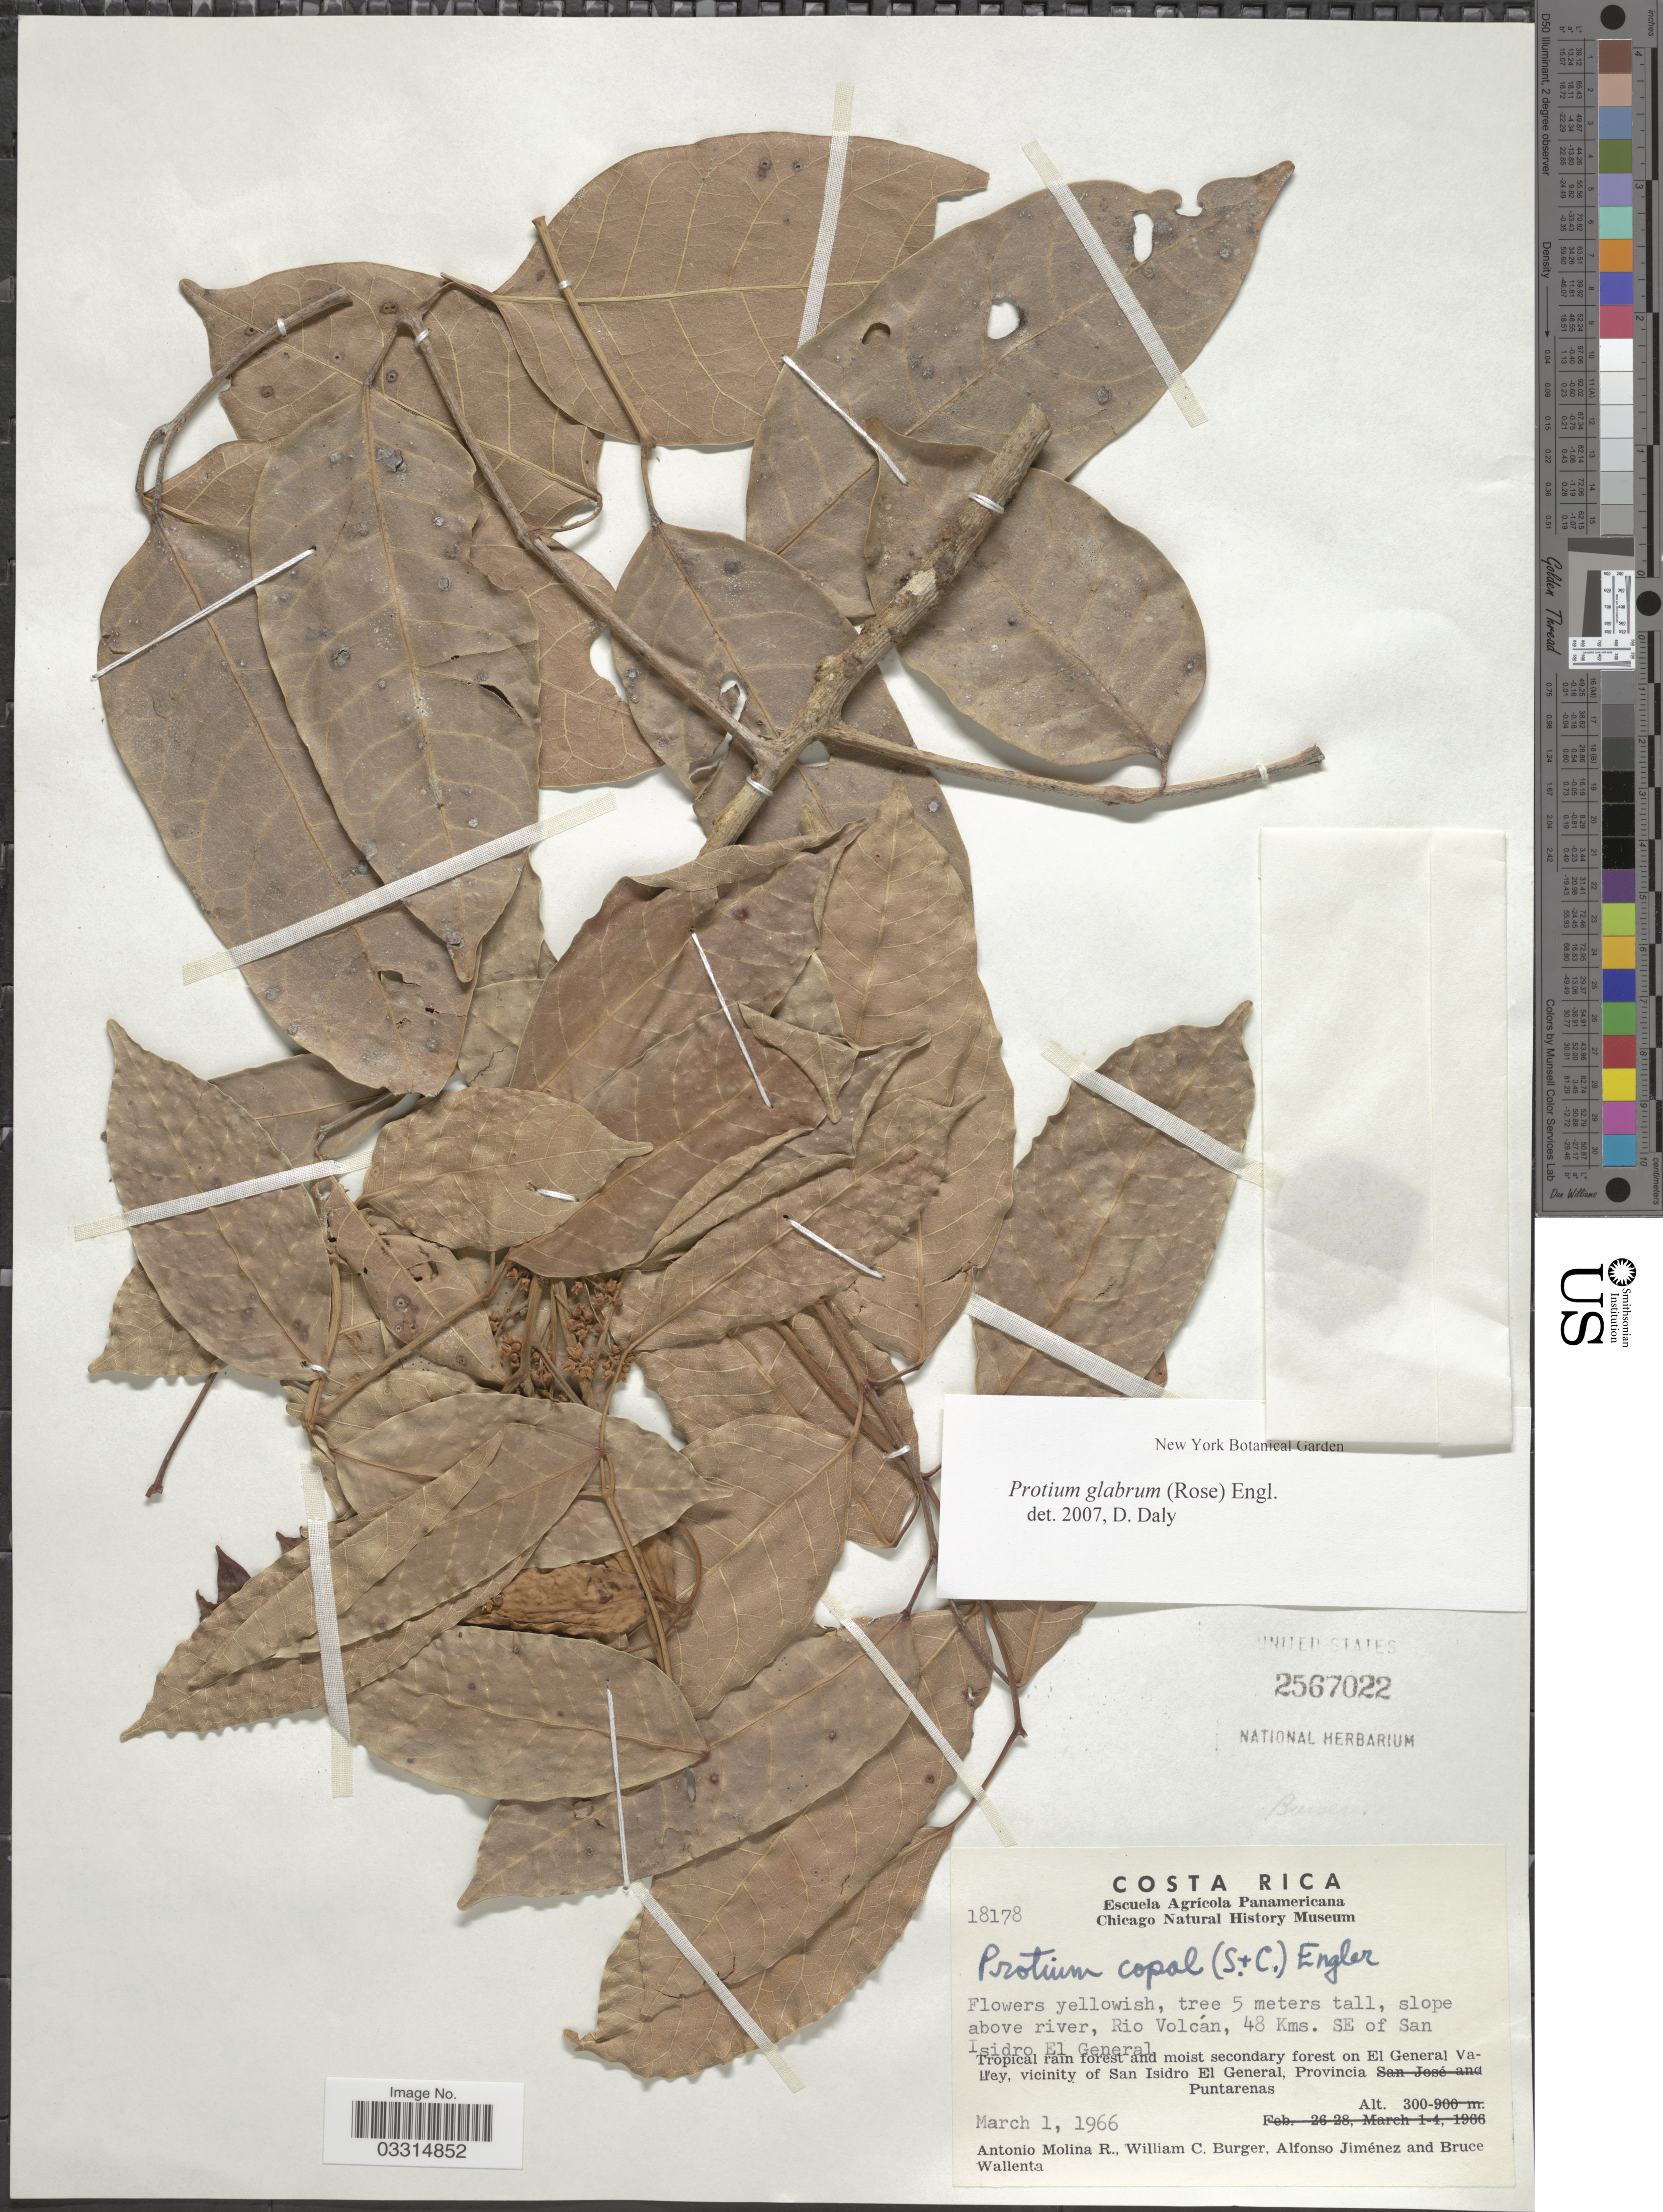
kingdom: Plantae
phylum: Tracheophyta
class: Magnoliopsida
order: Sapindales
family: Burseraceae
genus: Protium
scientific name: Protium glabrum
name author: (Rose) Engl.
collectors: A. Molina R., W. Burger, A. Jiménez & B. Wallenta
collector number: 18178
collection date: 1966-03-01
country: Costa Rica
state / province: Puntarenas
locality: Slope above river, Rio Volcán, 48 Kms. SE of San Isidro El General. Tropical rain forest and moist secondary forest on El General Valley, vicinity of San Isidro El General.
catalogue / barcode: US 2567022